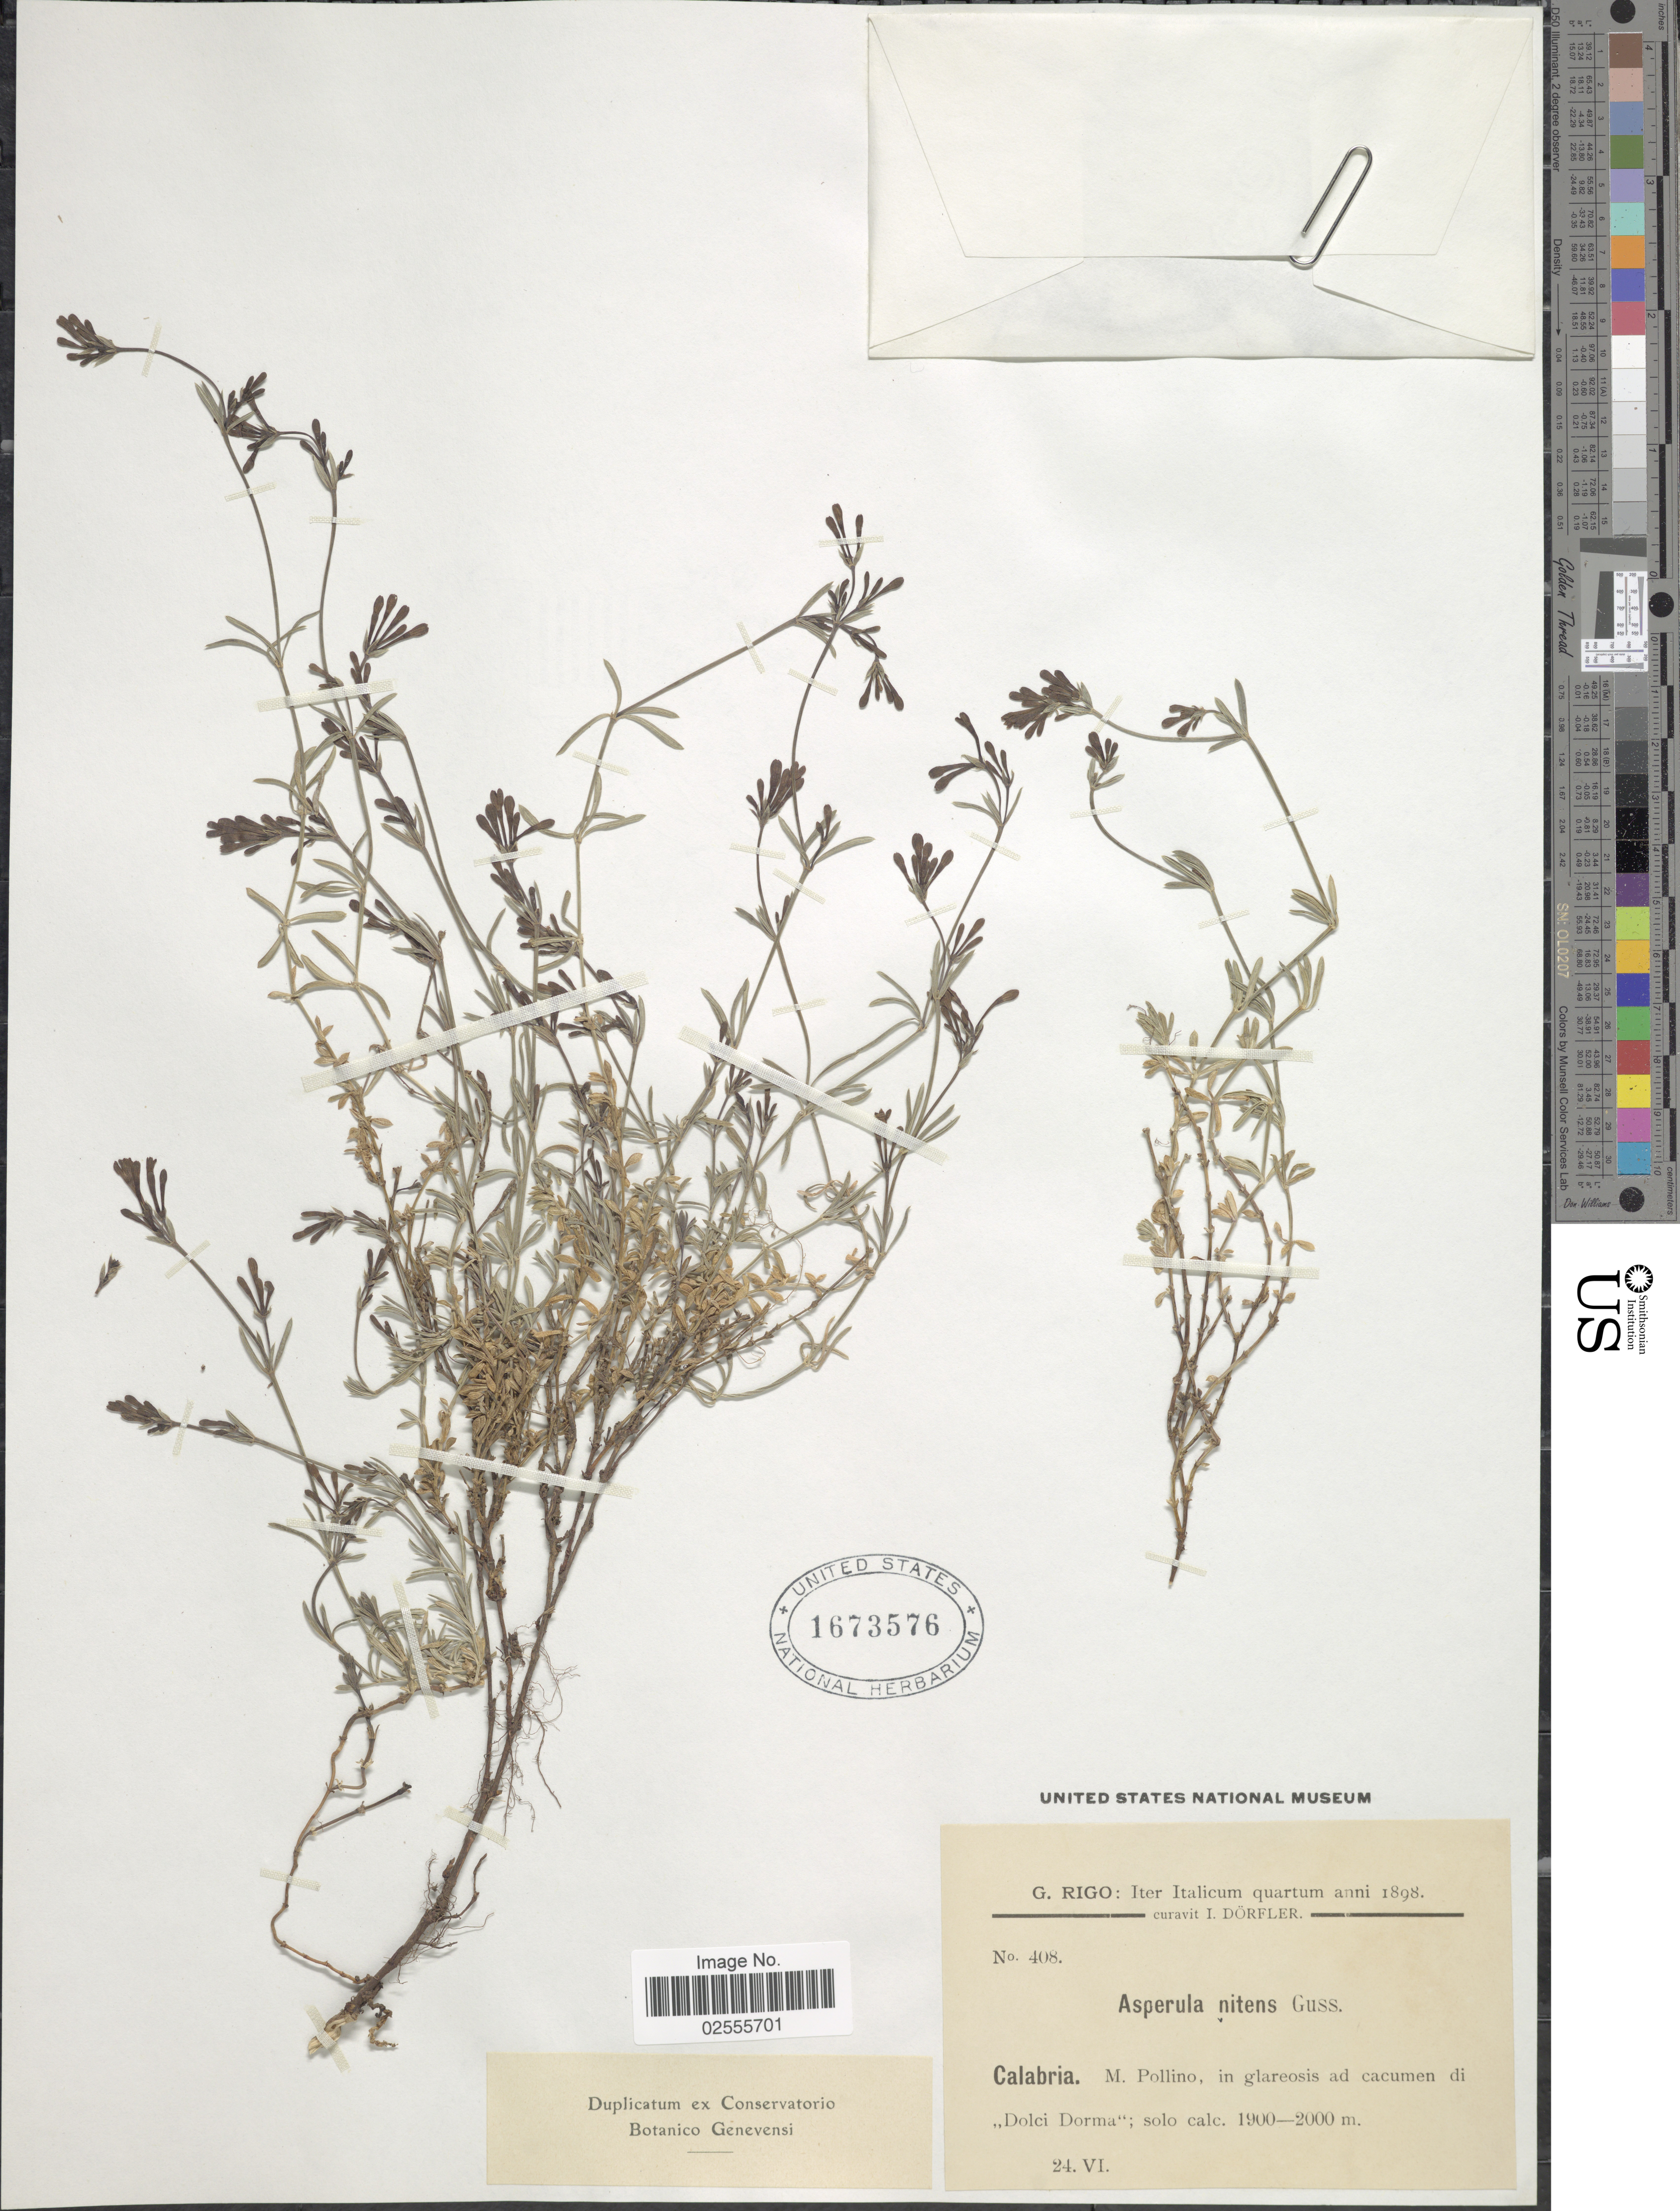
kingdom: Plantae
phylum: Tracheophyta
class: Magnoliopsida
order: Gentianales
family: Rubiaceae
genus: Asperula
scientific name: Asperula nitens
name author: Gussone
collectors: G. Rigo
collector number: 408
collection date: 1898-06-24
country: Italy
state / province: Calabria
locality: Iter Italicum quartum, M. Pollino, in glareosis ad cacumen di "Dolci Dorma".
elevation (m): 1900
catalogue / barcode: US 1673576